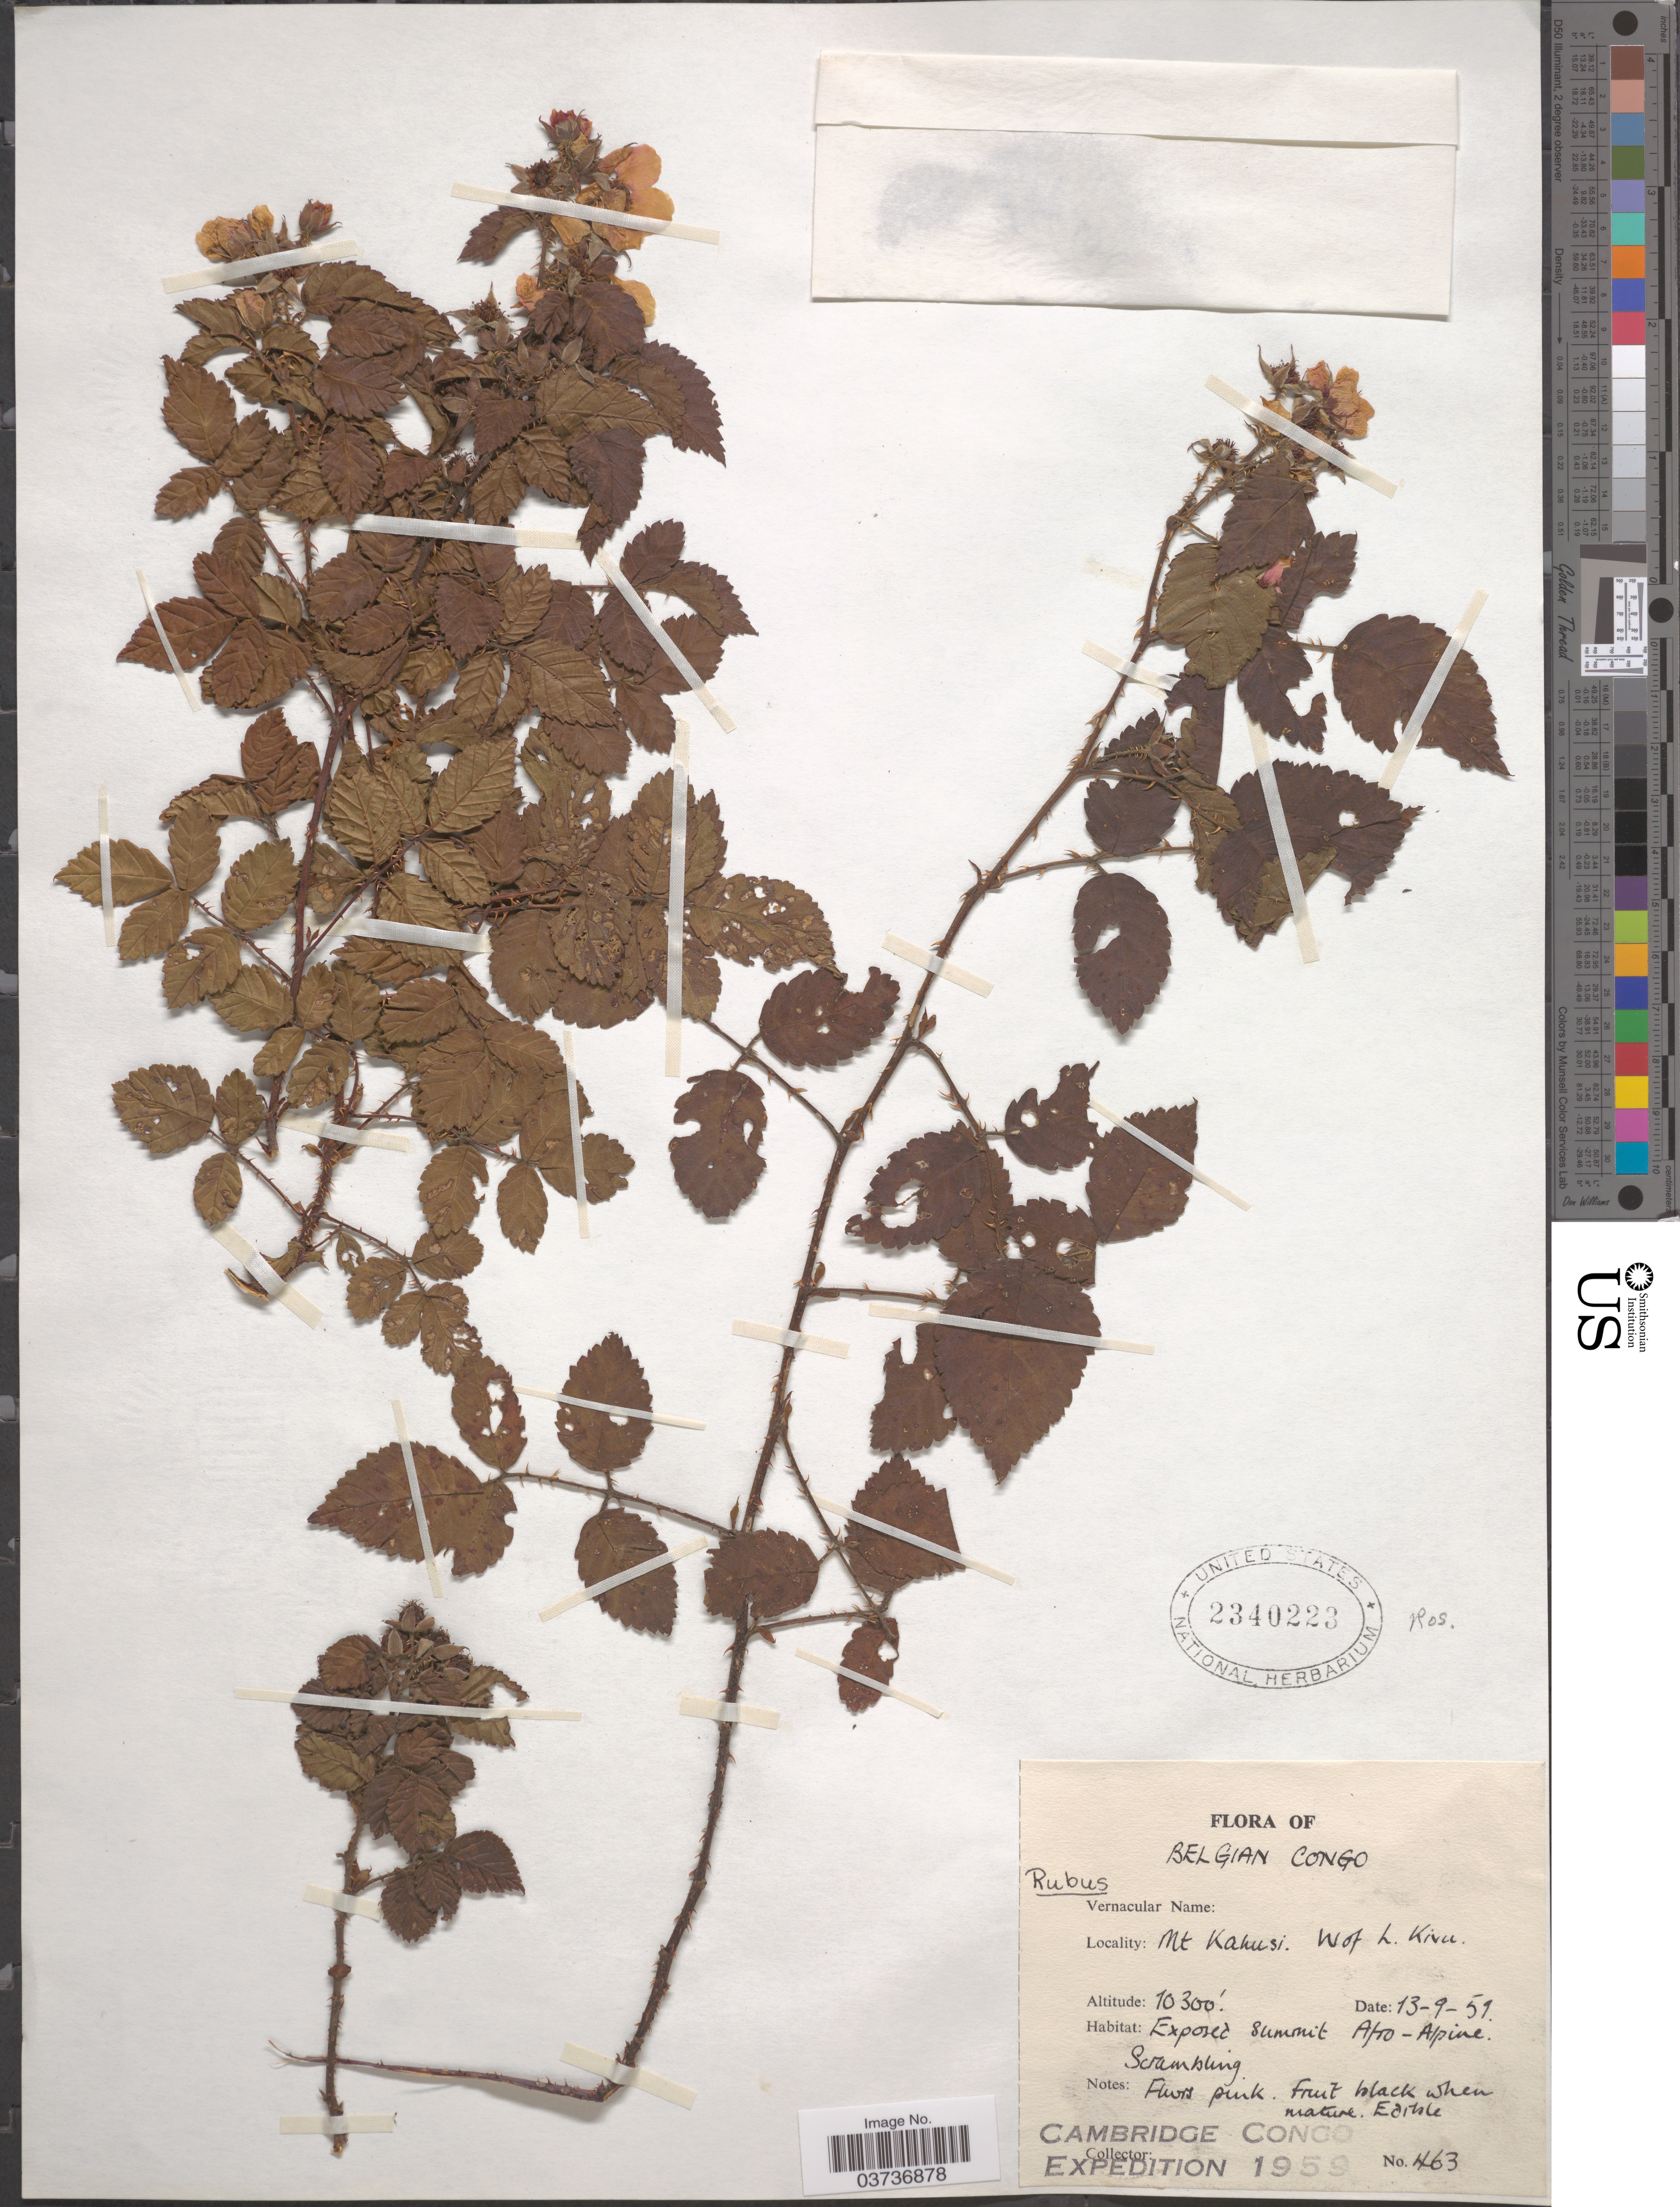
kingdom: Plantae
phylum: Tracheophyta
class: Magnoliopsida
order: Rosales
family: Rosaceae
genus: Rubus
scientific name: Rubus sp.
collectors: Cambridge Congo Expedition 1959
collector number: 463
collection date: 1959-09-13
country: Congo, Democratic Republic of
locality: Belgian Congo. Mt. Kahusi. W. of L. Kivu.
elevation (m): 3139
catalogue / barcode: US 2340223